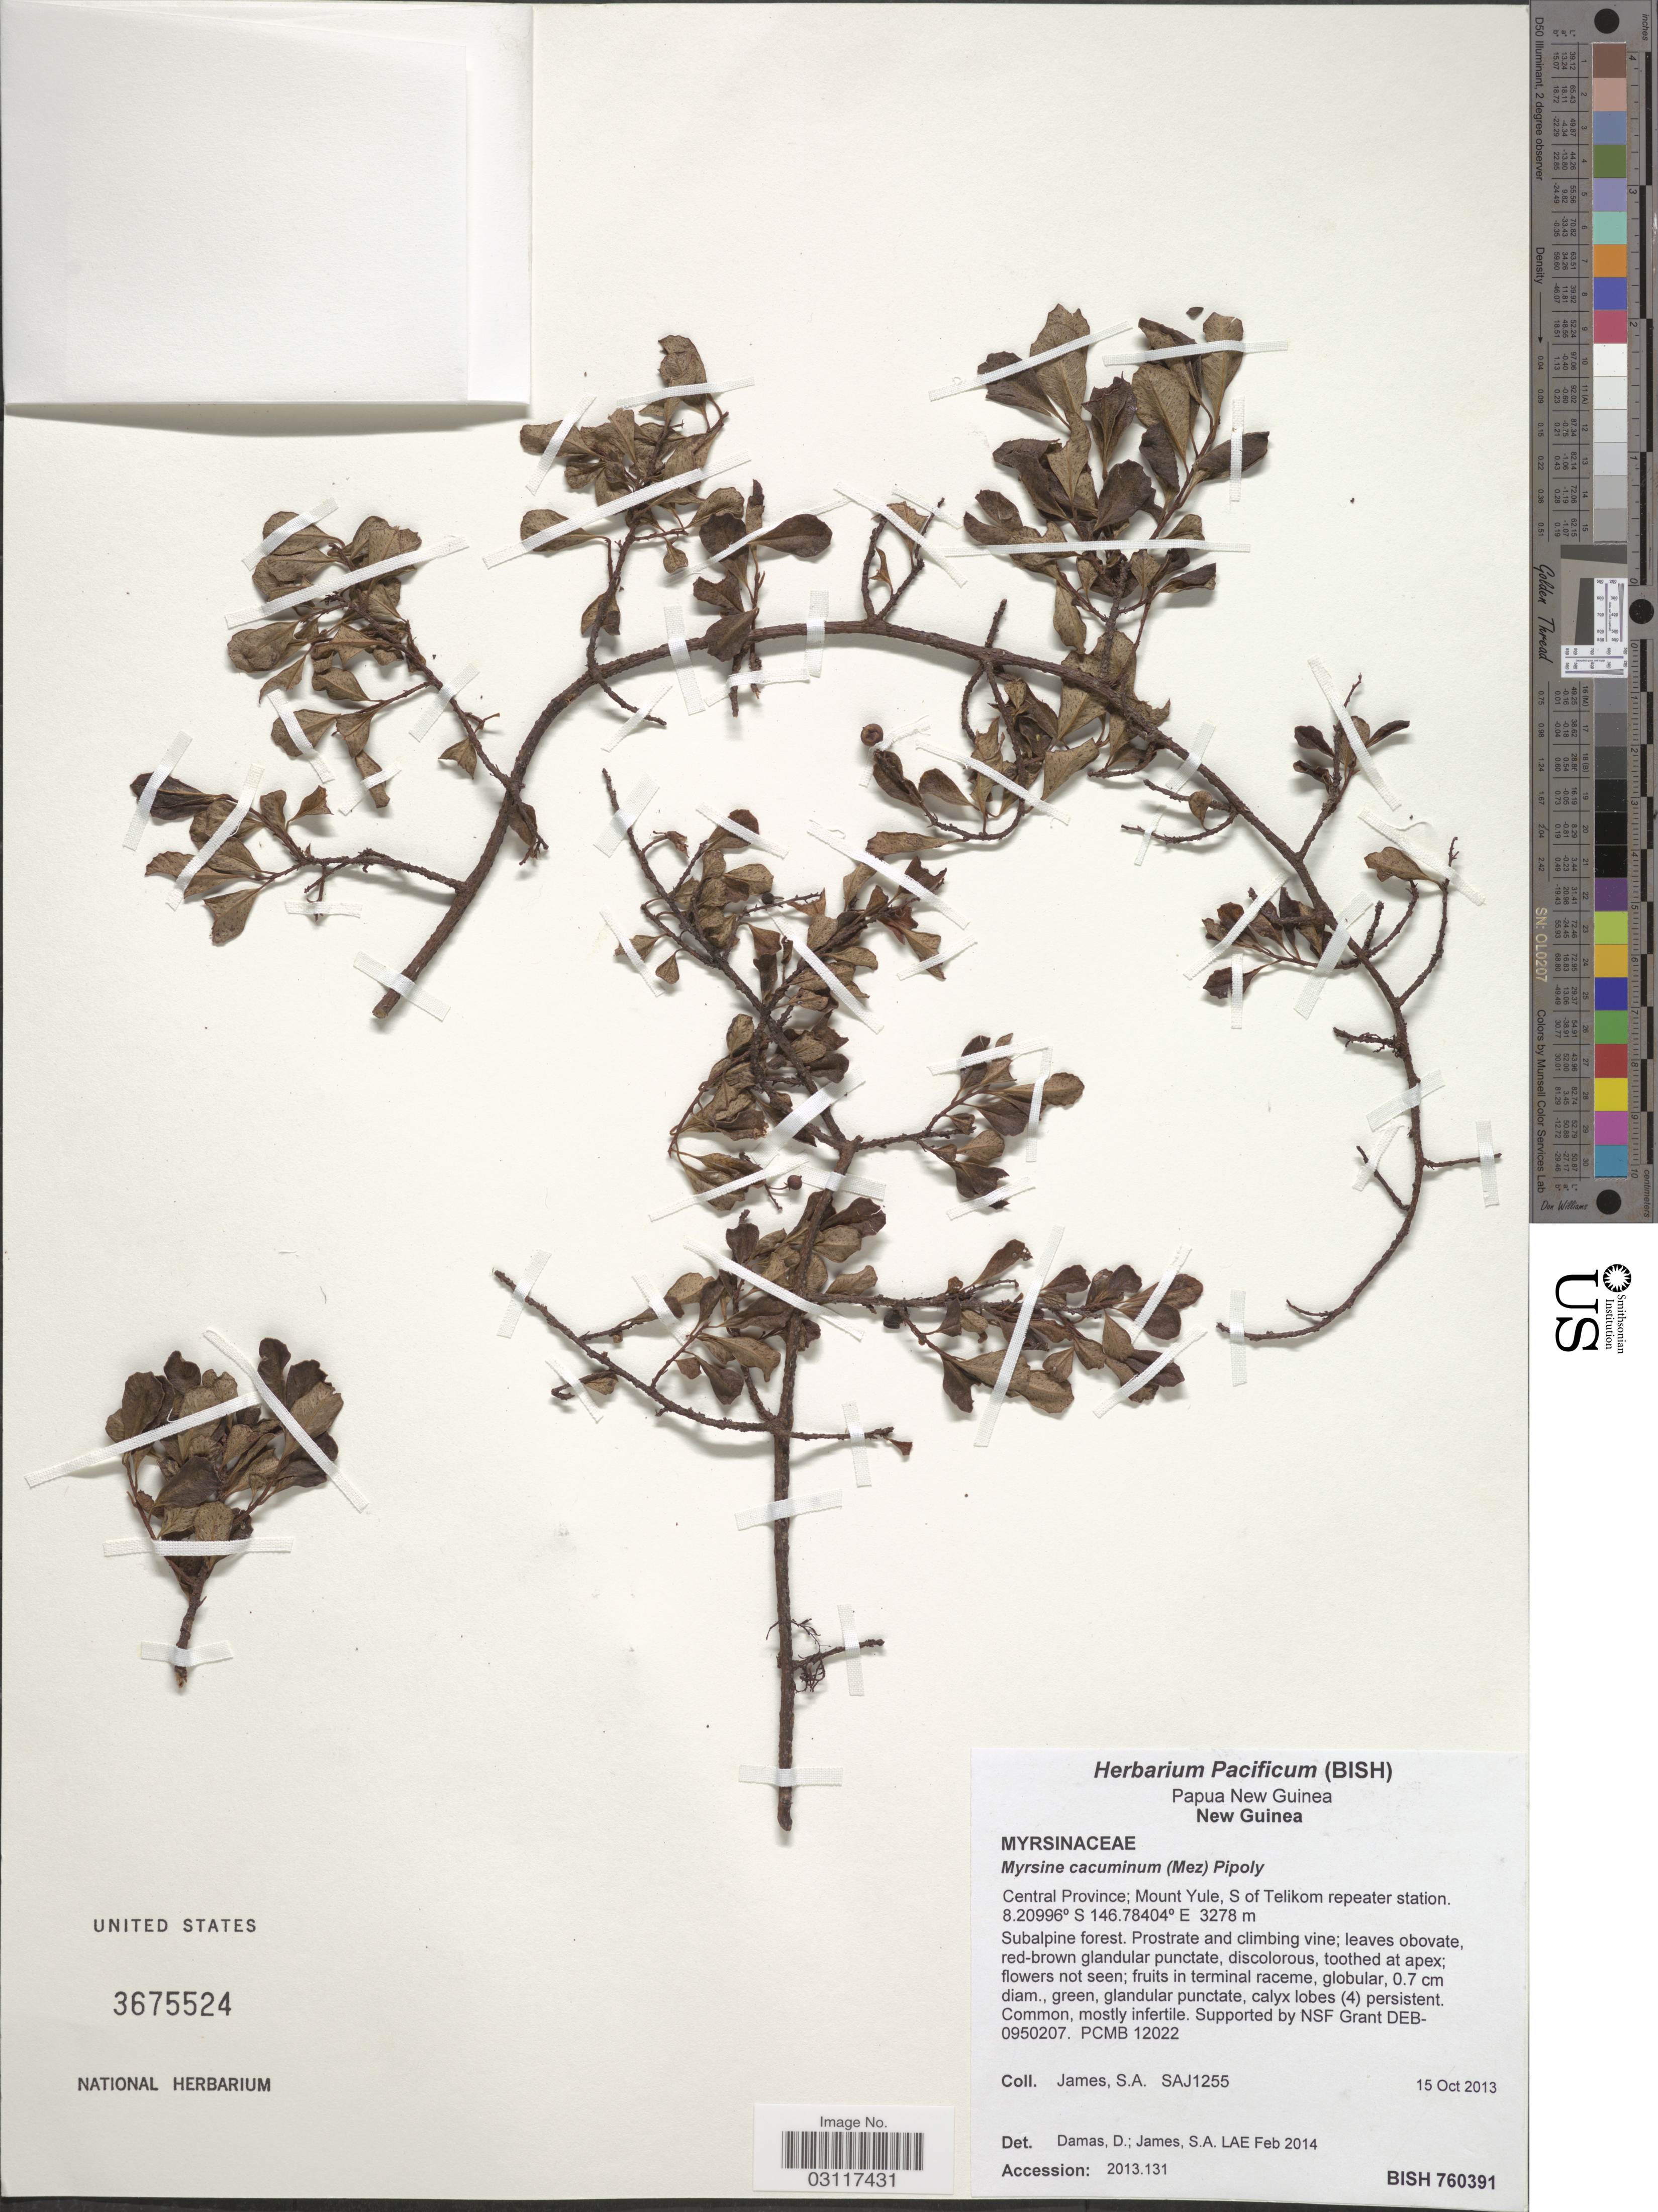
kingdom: Plantae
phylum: Tracheophyta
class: Magnoliopsida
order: Ericales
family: Primulaceae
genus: Myrsine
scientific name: Myrsine cacuminum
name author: (Mez) Pipoly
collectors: S. James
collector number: SAJ1255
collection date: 2013-10-15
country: Papua New Guinea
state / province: Central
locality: New Guinea, Central Province; Mount Yule, S of Telikom repeater station.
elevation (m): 3278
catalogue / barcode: US 3675524